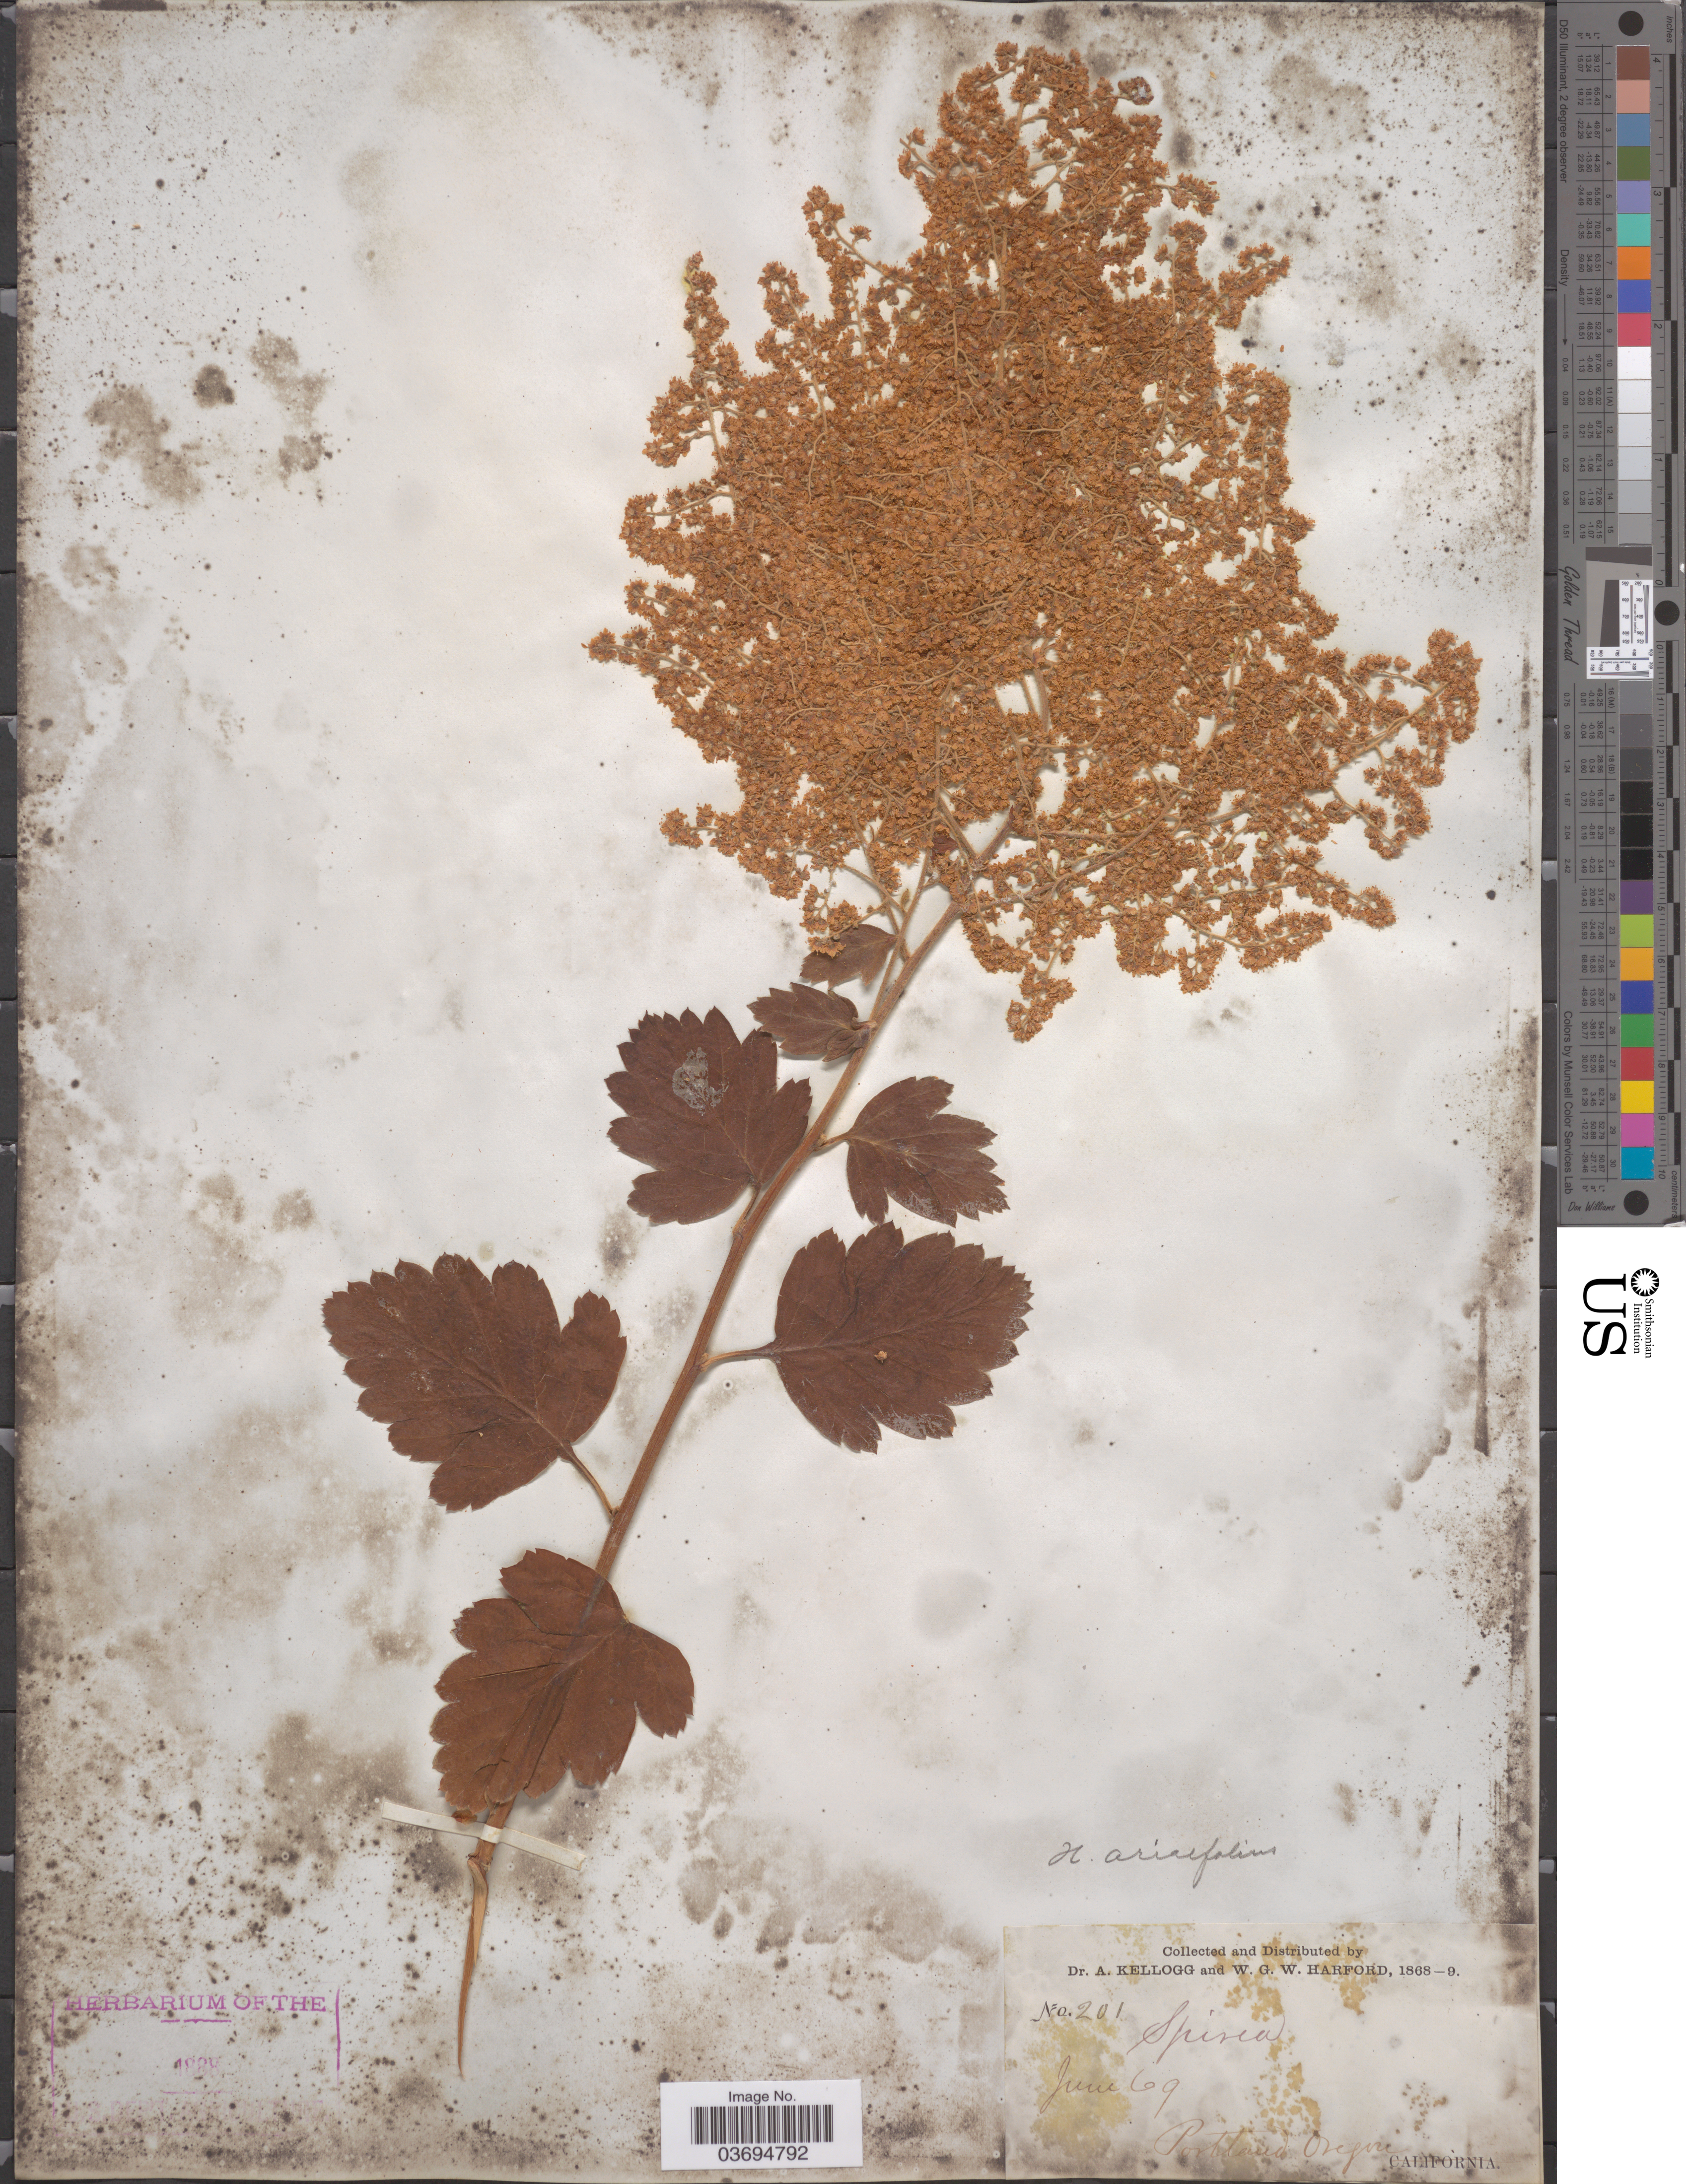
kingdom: Plantae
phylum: Tracheophyta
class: Magnoliopsida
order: Rosales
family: Rosaceae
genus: Holodiscus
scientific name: Holodiscus discolor var. discolor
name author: (Pursh) Maxim.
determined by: Strong, Mark T., (BOT), Smithsonian Institution - National Museum of Natural History (UNITED STATES)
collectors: A. Kellogg & W. G. W. Harford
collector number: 201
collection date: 1869-06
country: United States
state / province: Oregon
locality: Portland.